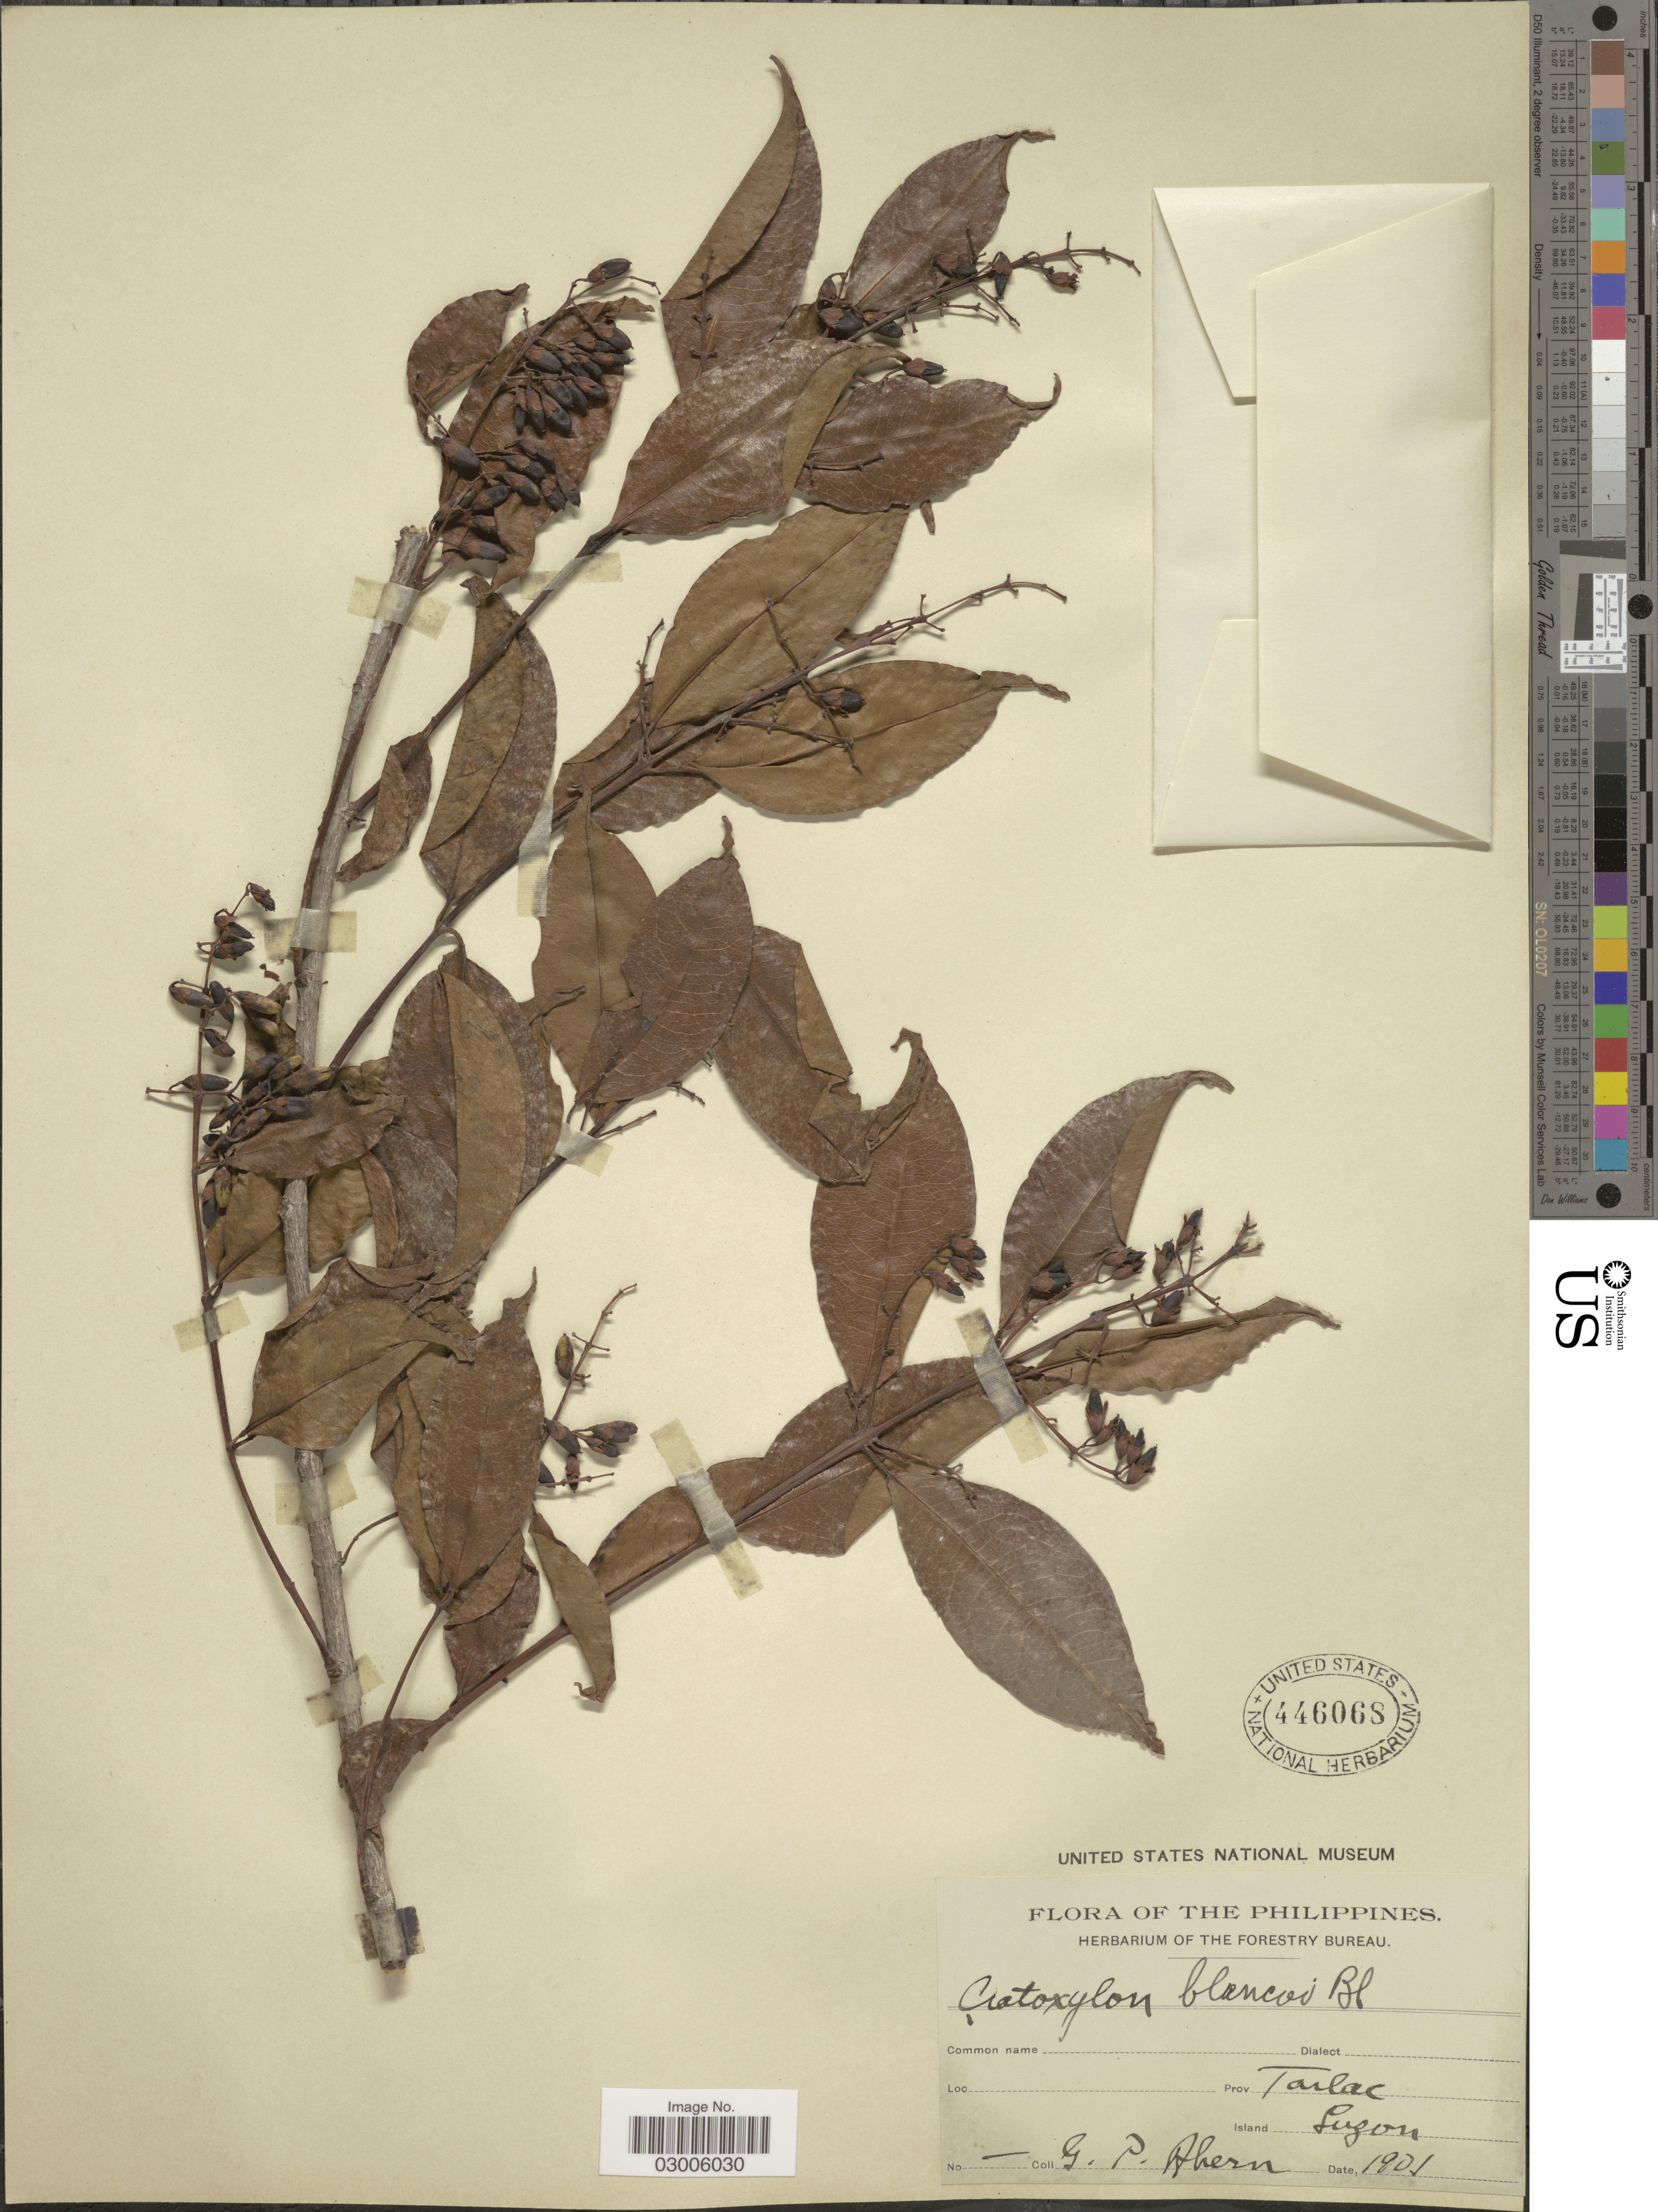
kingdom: Plantae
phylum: Tracheophyta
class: Magnoliopsida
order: Malpighiales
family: Hypericaceae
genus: Cratoxylum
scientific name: Cratoxylum blancoi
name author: Blume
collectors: G. Ahern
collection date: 1901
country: Philippines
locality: Prov. Tarlac. Island Luzon.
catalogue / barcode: US 446068